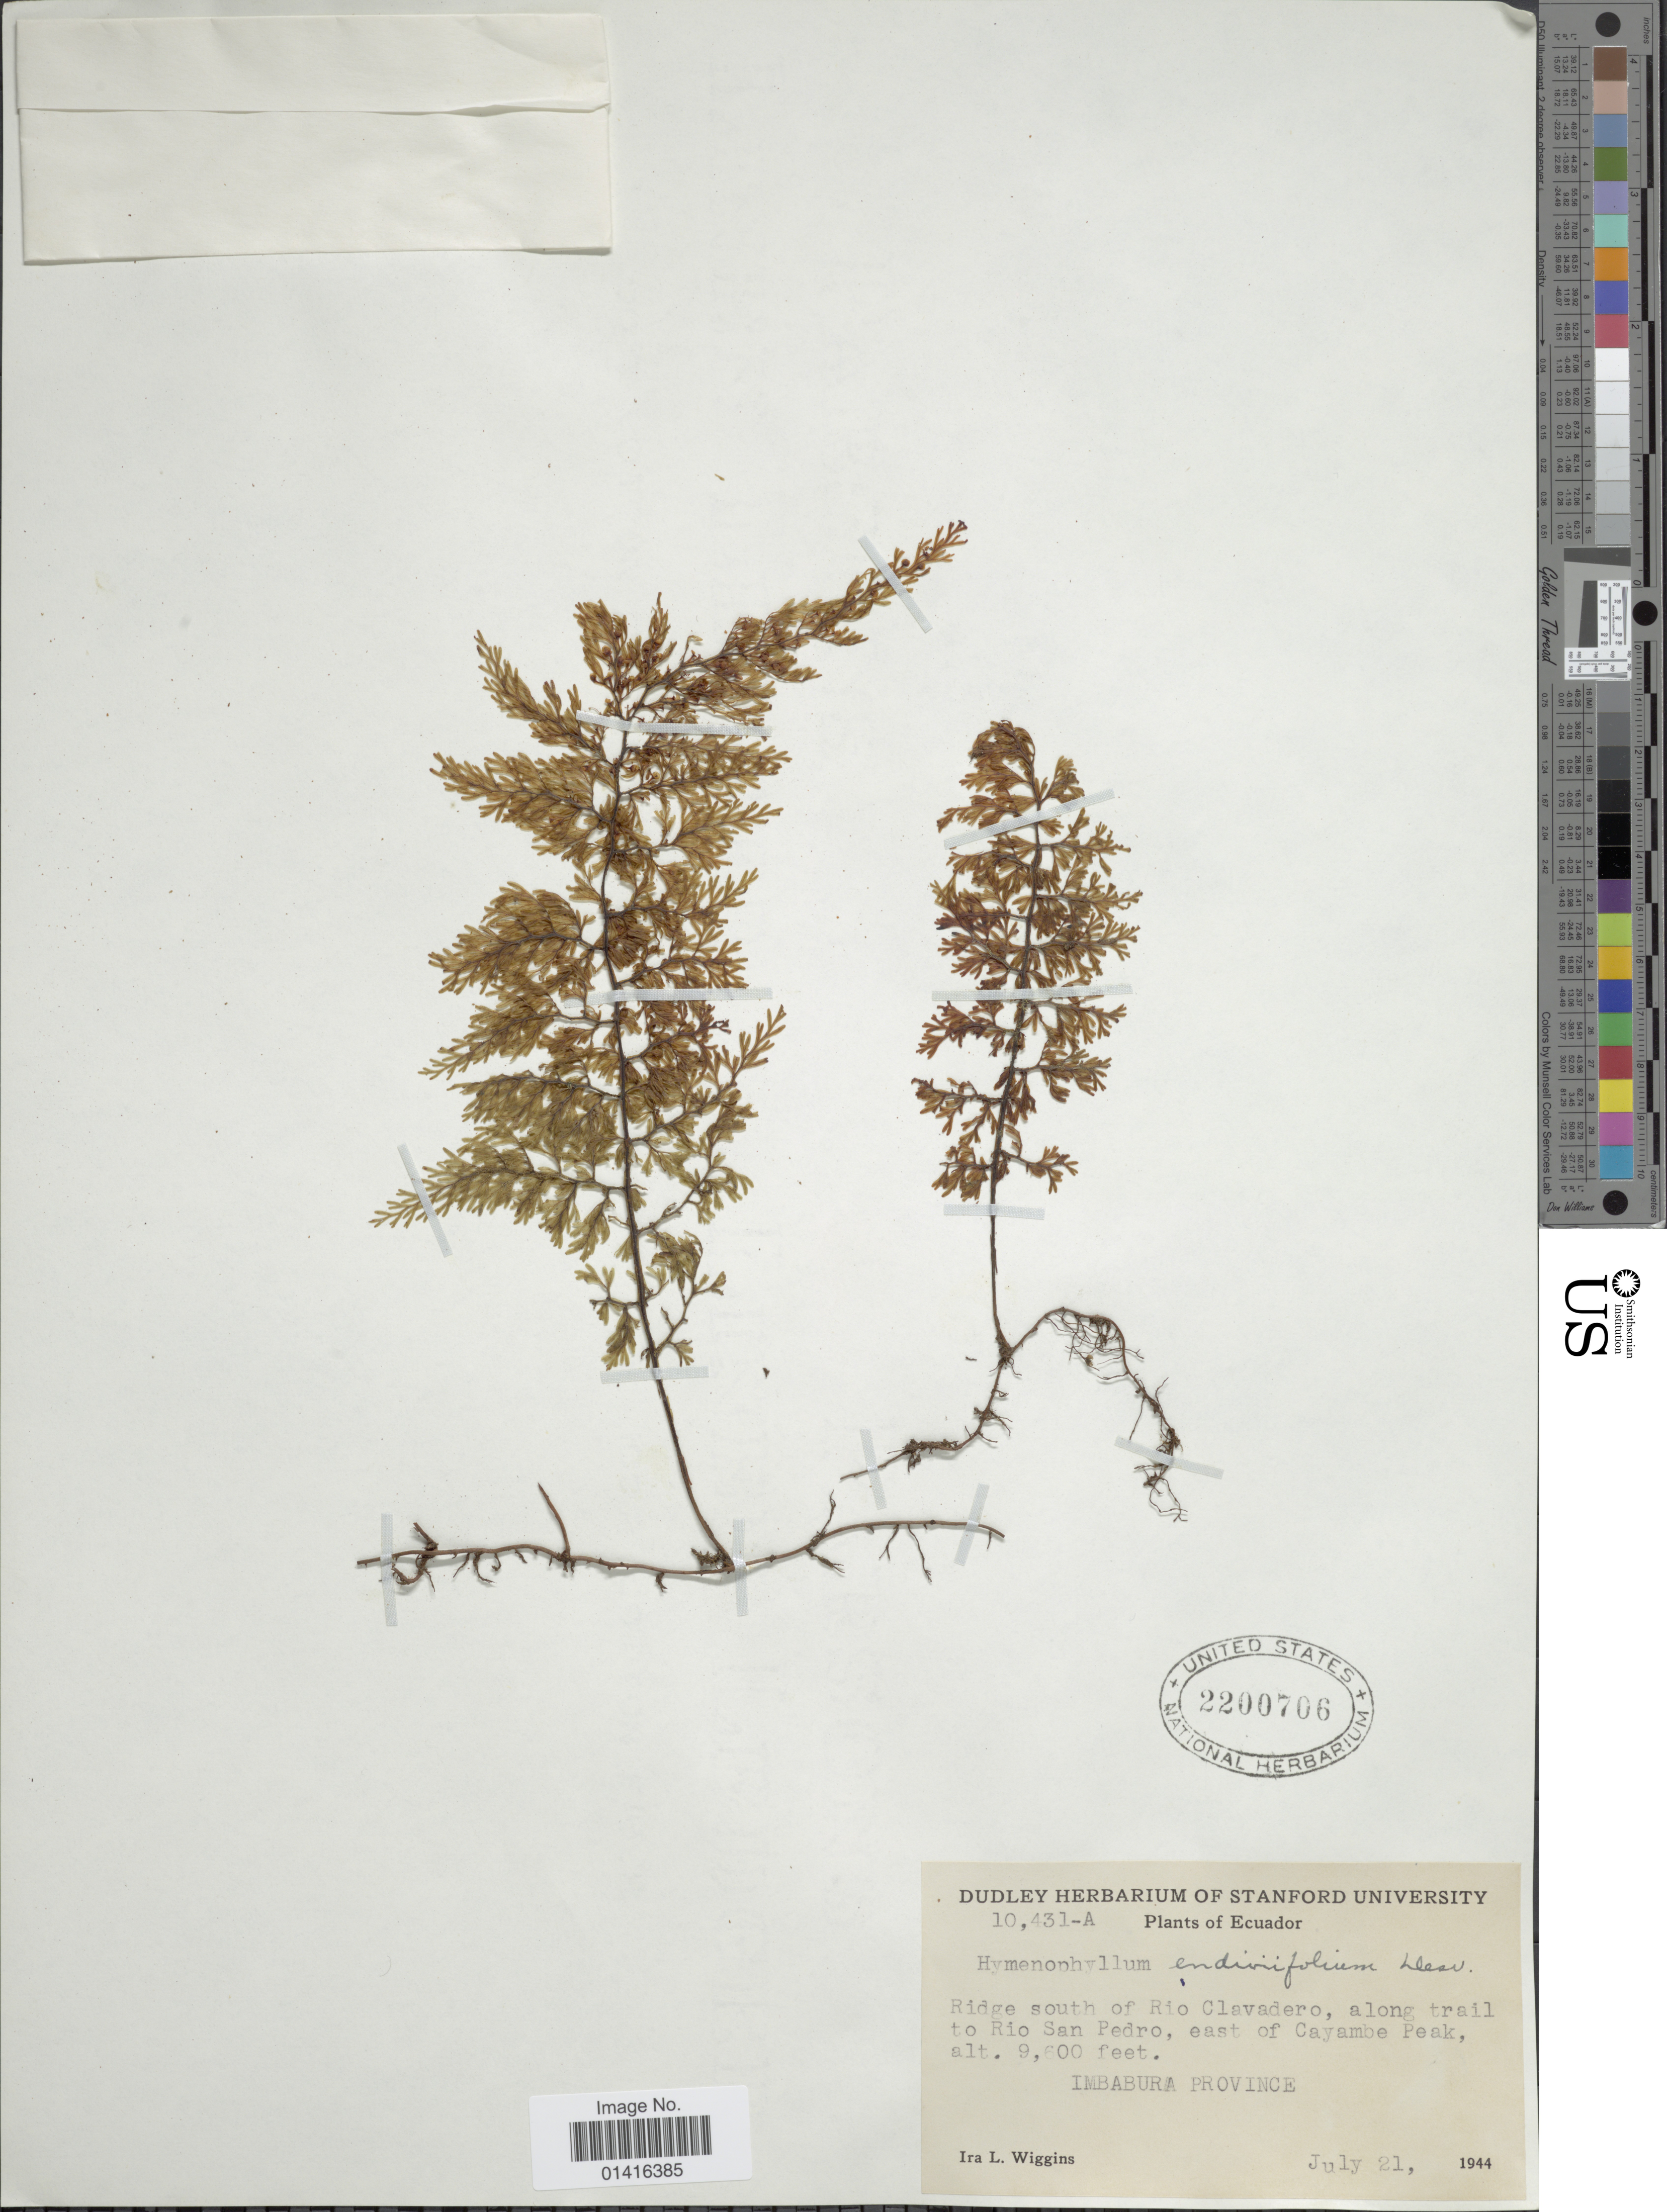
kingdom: Plantae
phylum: Tracheophyta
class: Polypodiopsida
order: Hymenophyllales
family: Hymenophyllaceae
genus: Hymenophyllum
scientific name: Hymenophyllum myriocarpum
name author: Hook.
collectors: I. L. Wiggins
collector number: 10431-A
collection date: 1944-07-21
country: Ecuador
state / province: Imbabura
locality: Ridge south of rio Clavadero, along trail to Rio San Pedro, east of Cayambe Peak.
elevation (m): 2926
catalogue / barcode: US 2200706